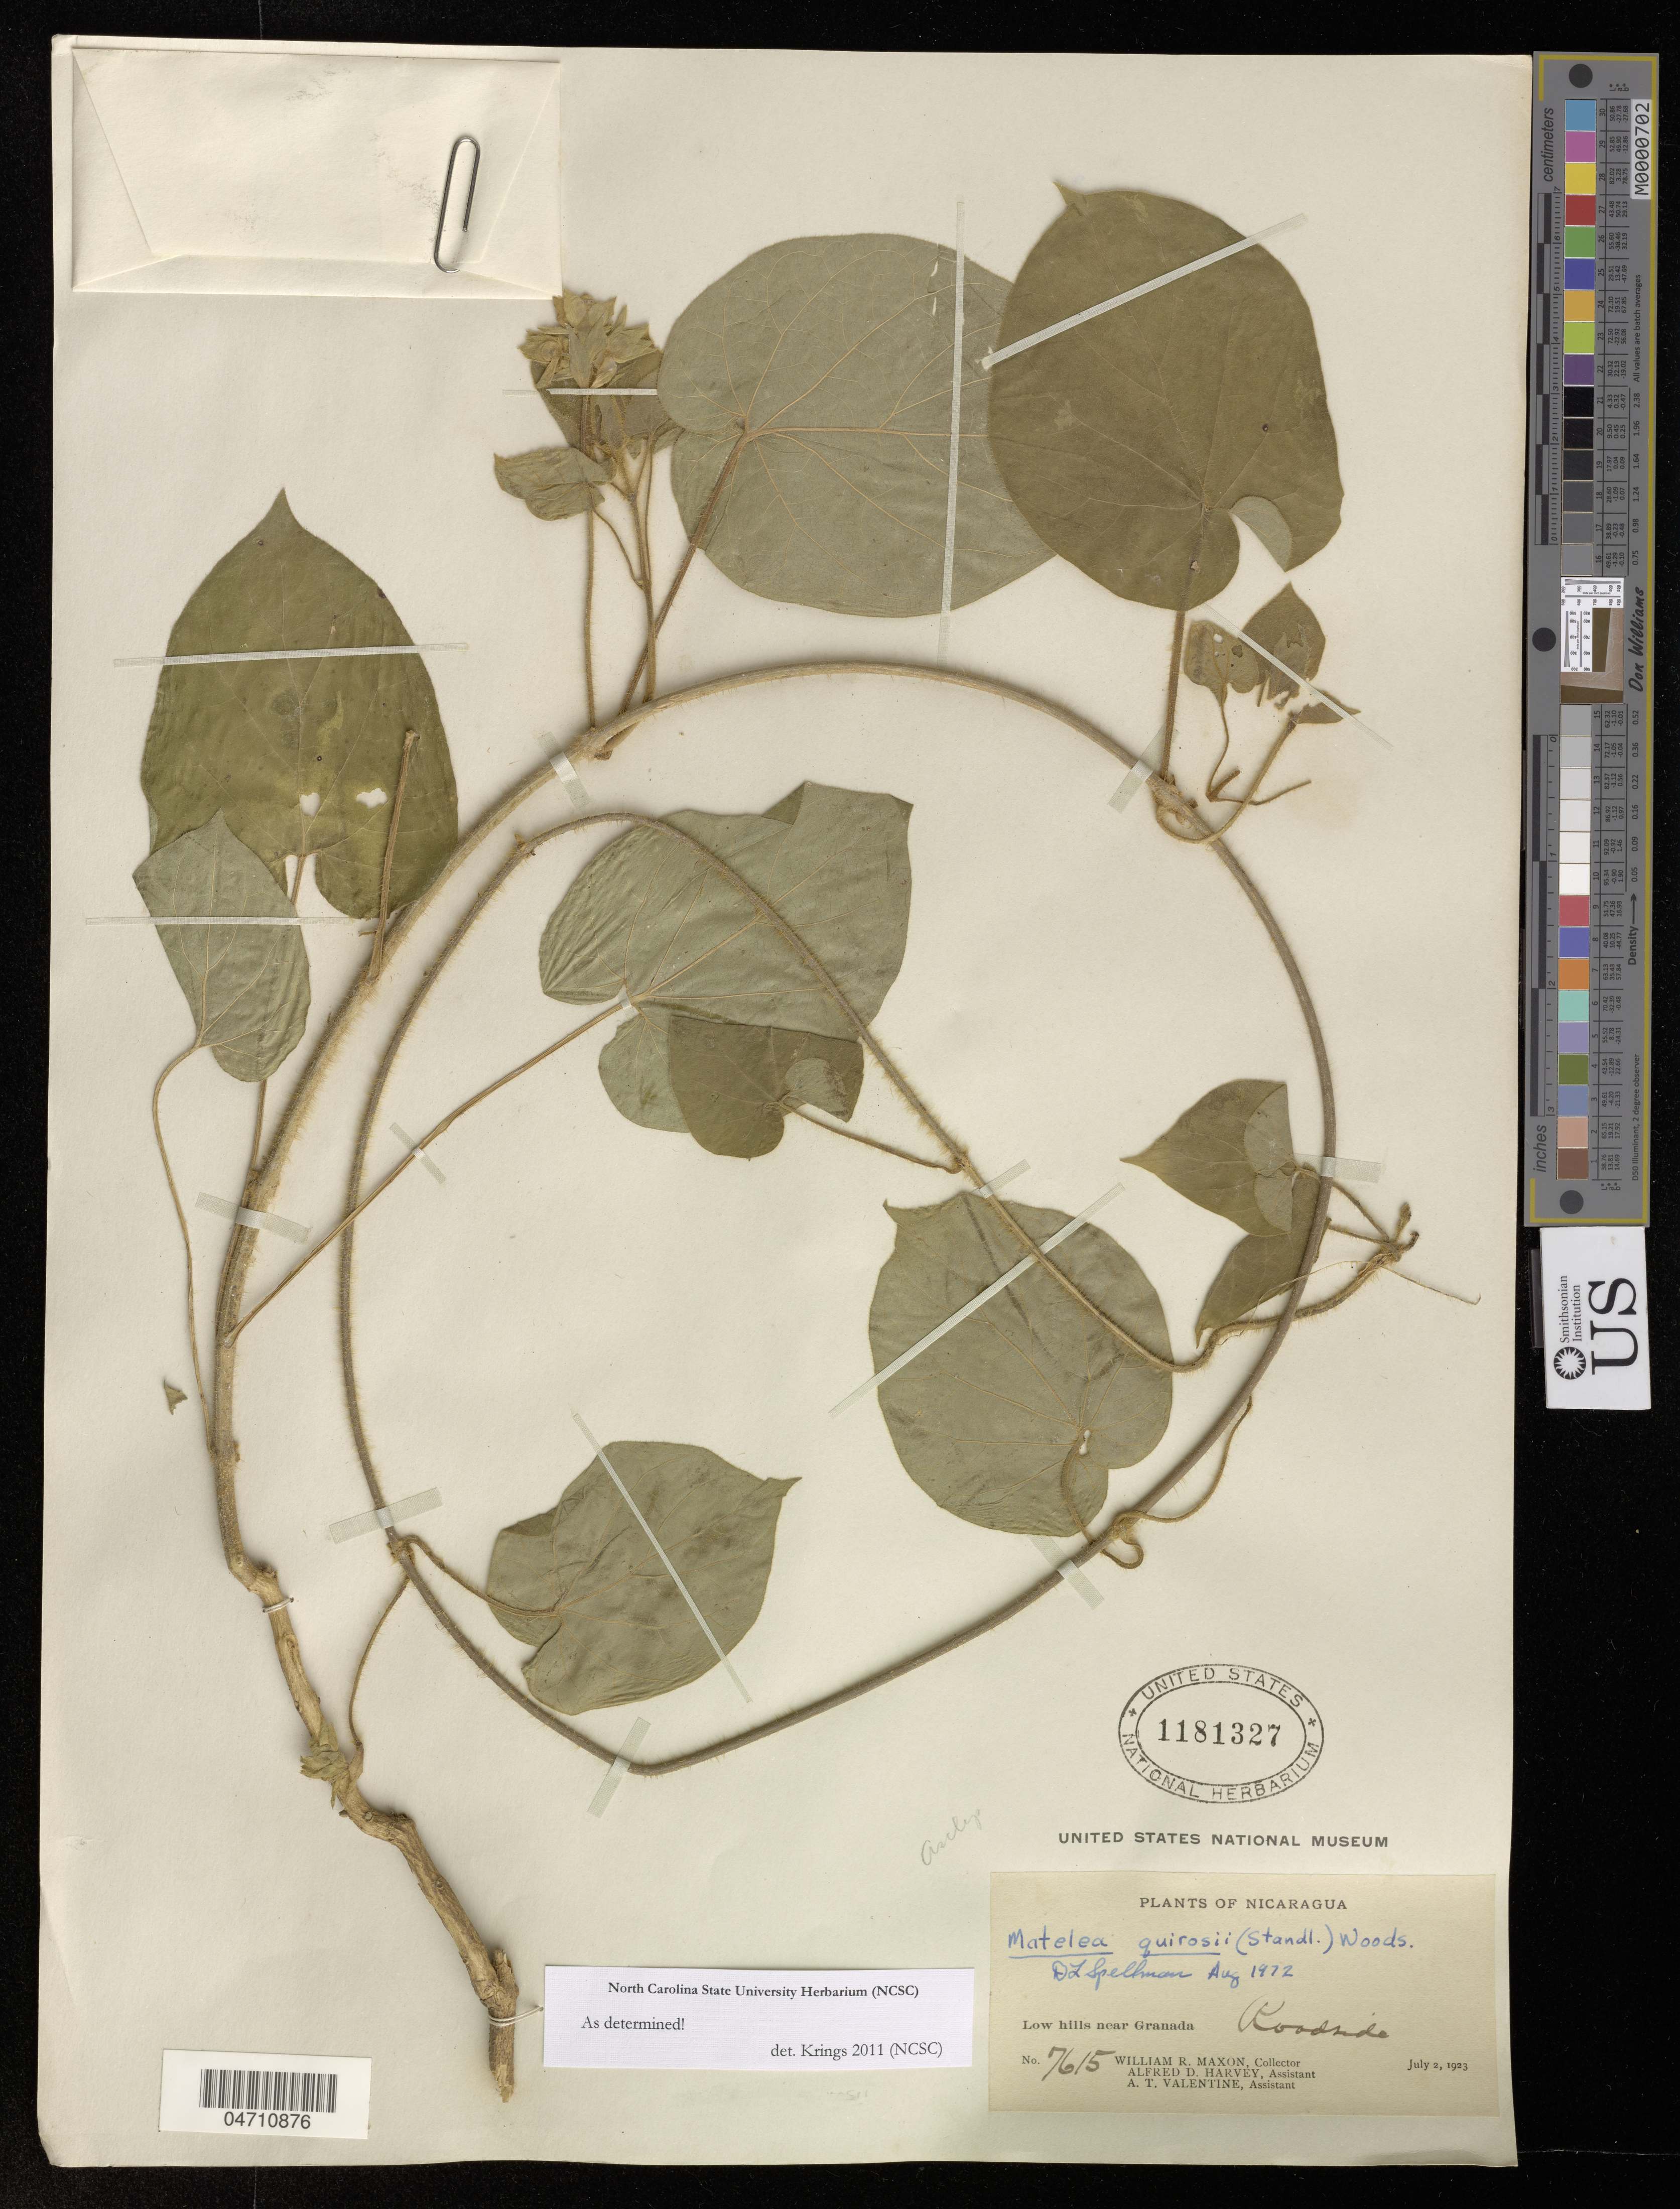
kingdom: Plantae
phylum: Tracheophyta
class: Magnoliopsida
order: Gentianales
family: Apocynaceae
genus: Matelea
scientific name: Matelea quirosii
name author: (Standl.) Woodson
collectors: W. R. Maxon, A. D. Harvey & A. Valentine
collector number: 7615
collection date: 1923-07-02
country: Nicaragua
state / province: Granada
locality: Low hills near Granada. Roadside.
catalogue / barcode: US 1181327